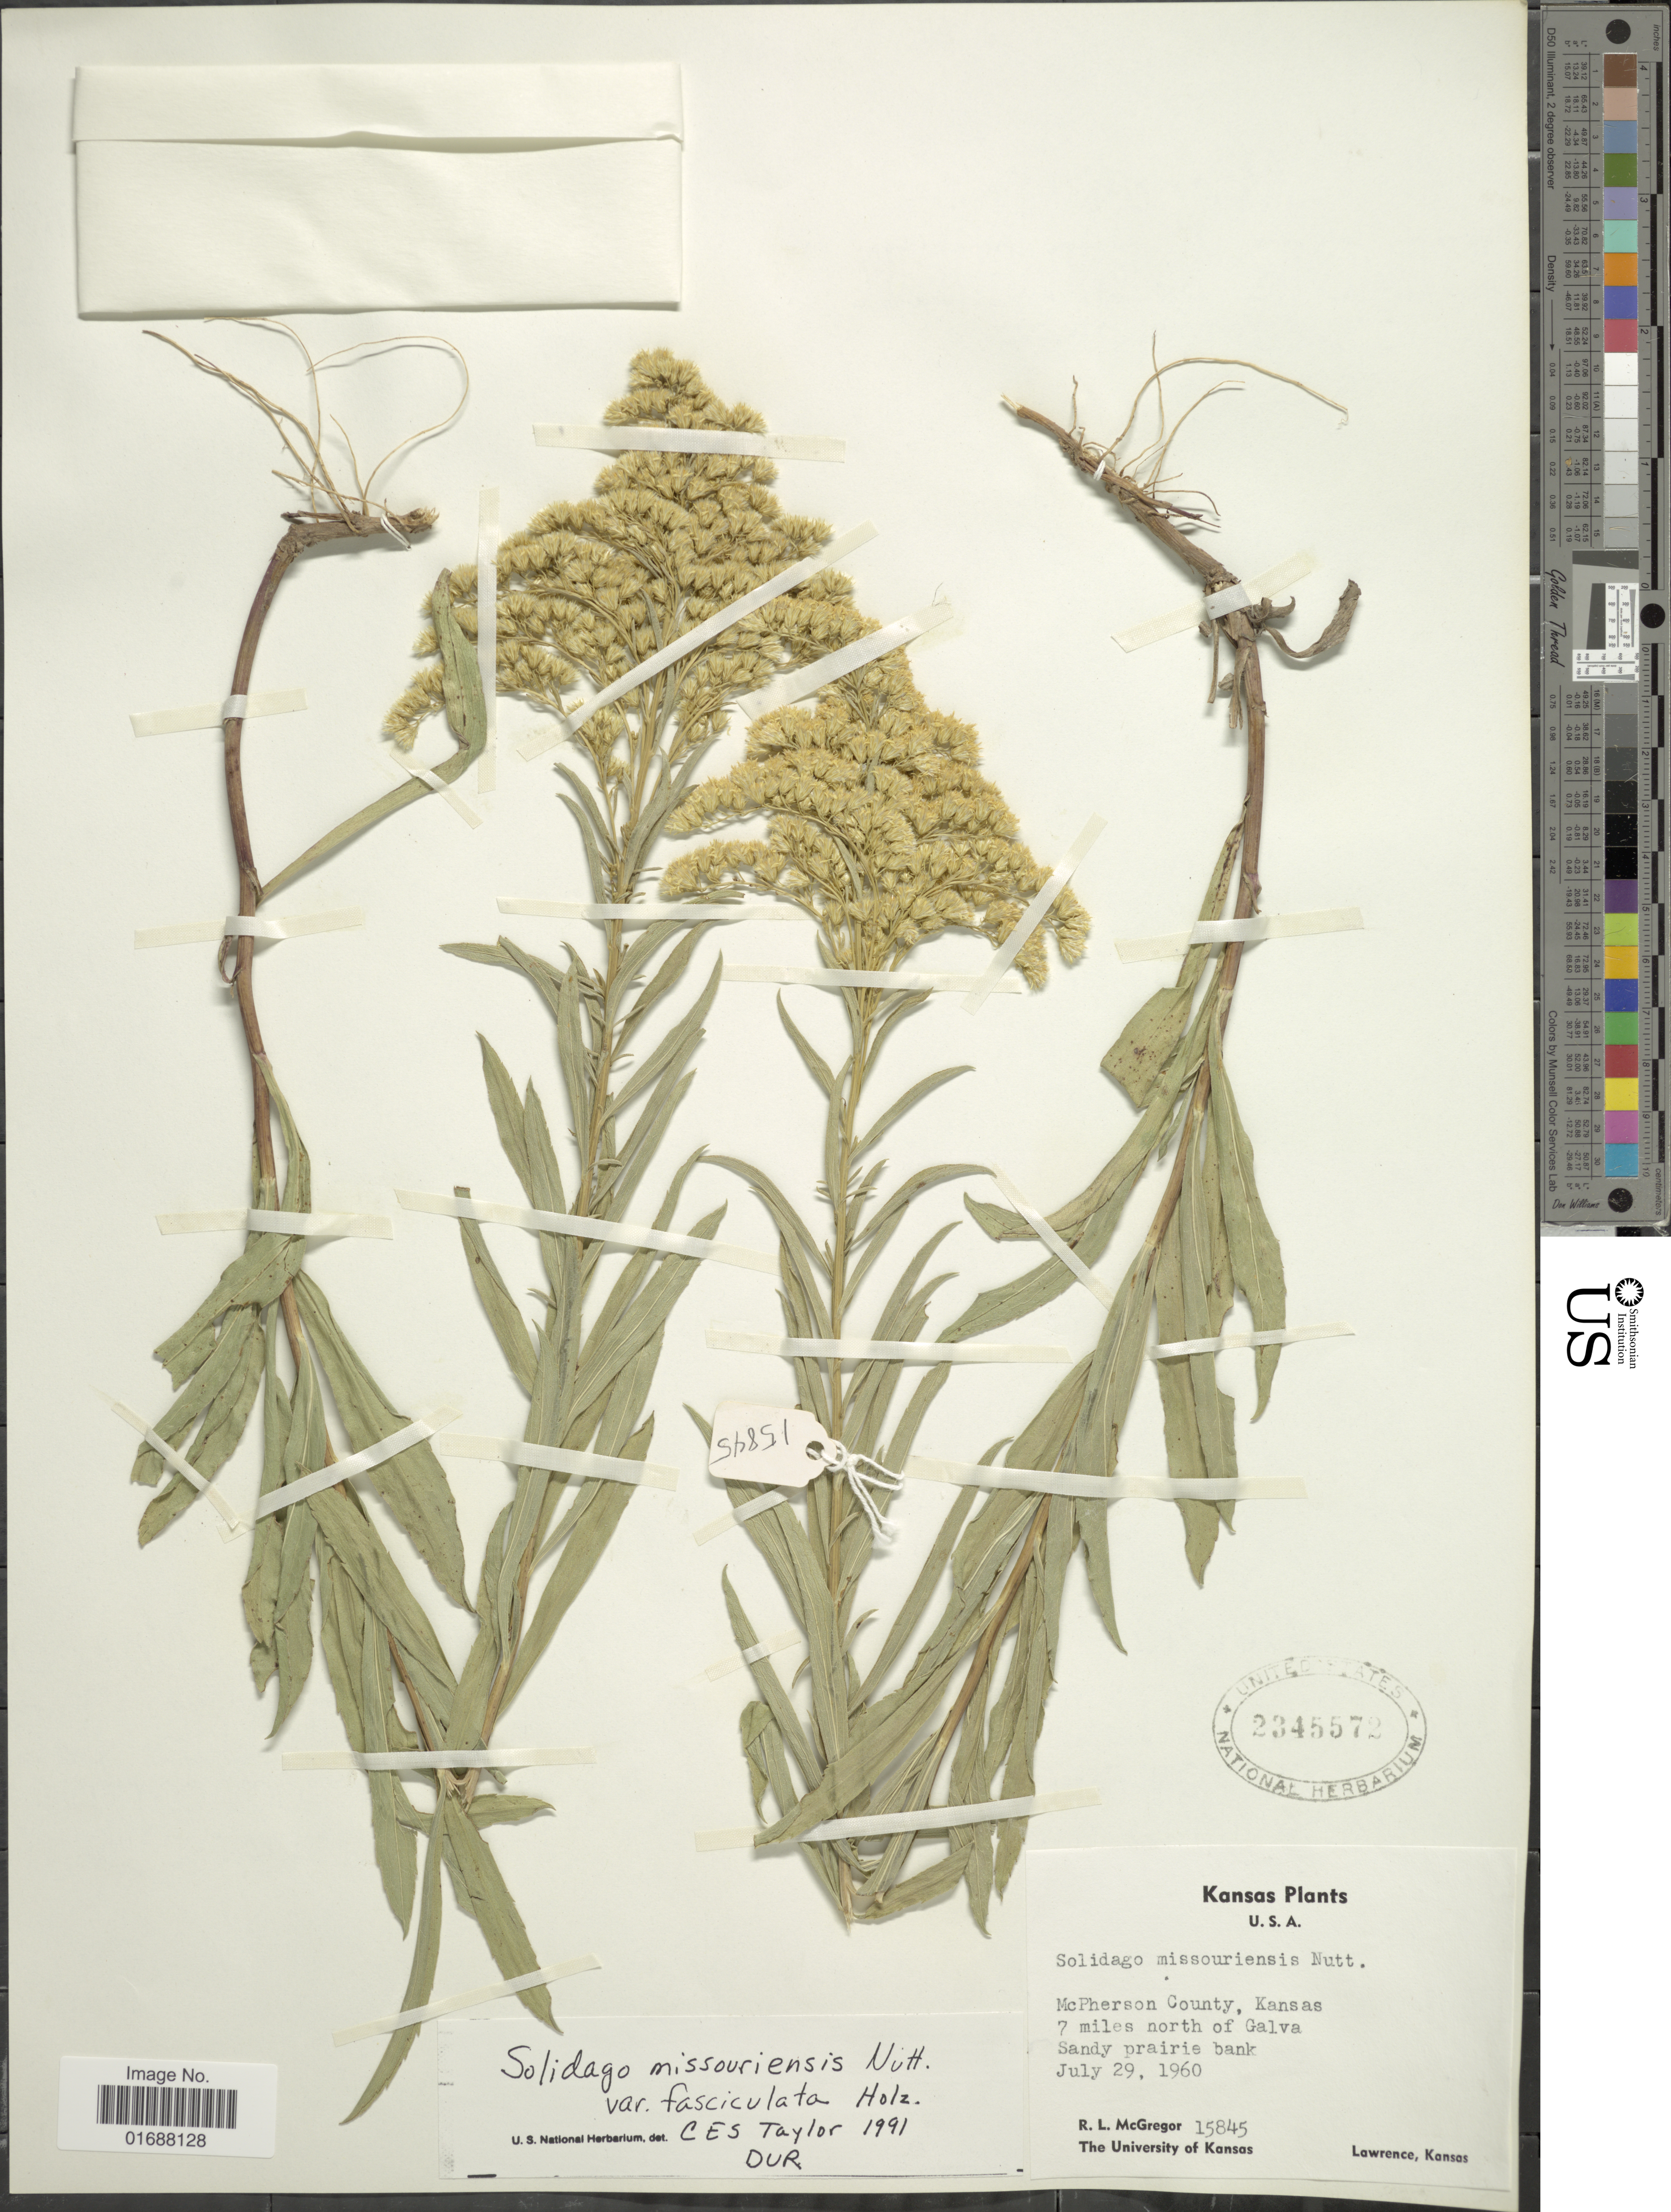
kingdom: Plantae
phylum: Tracheophyta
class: Magnoliopsida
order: Asterales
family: Asteraceae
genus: Solidago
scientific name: Solidago missouriensis var. fasciculata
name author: Holz.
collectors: R. McGregor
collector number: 15845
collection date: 1960-07-29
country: United States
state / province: Kansas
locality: McPherson County, Kansas, 7 miles north of Galva,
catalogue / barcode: US 2345572